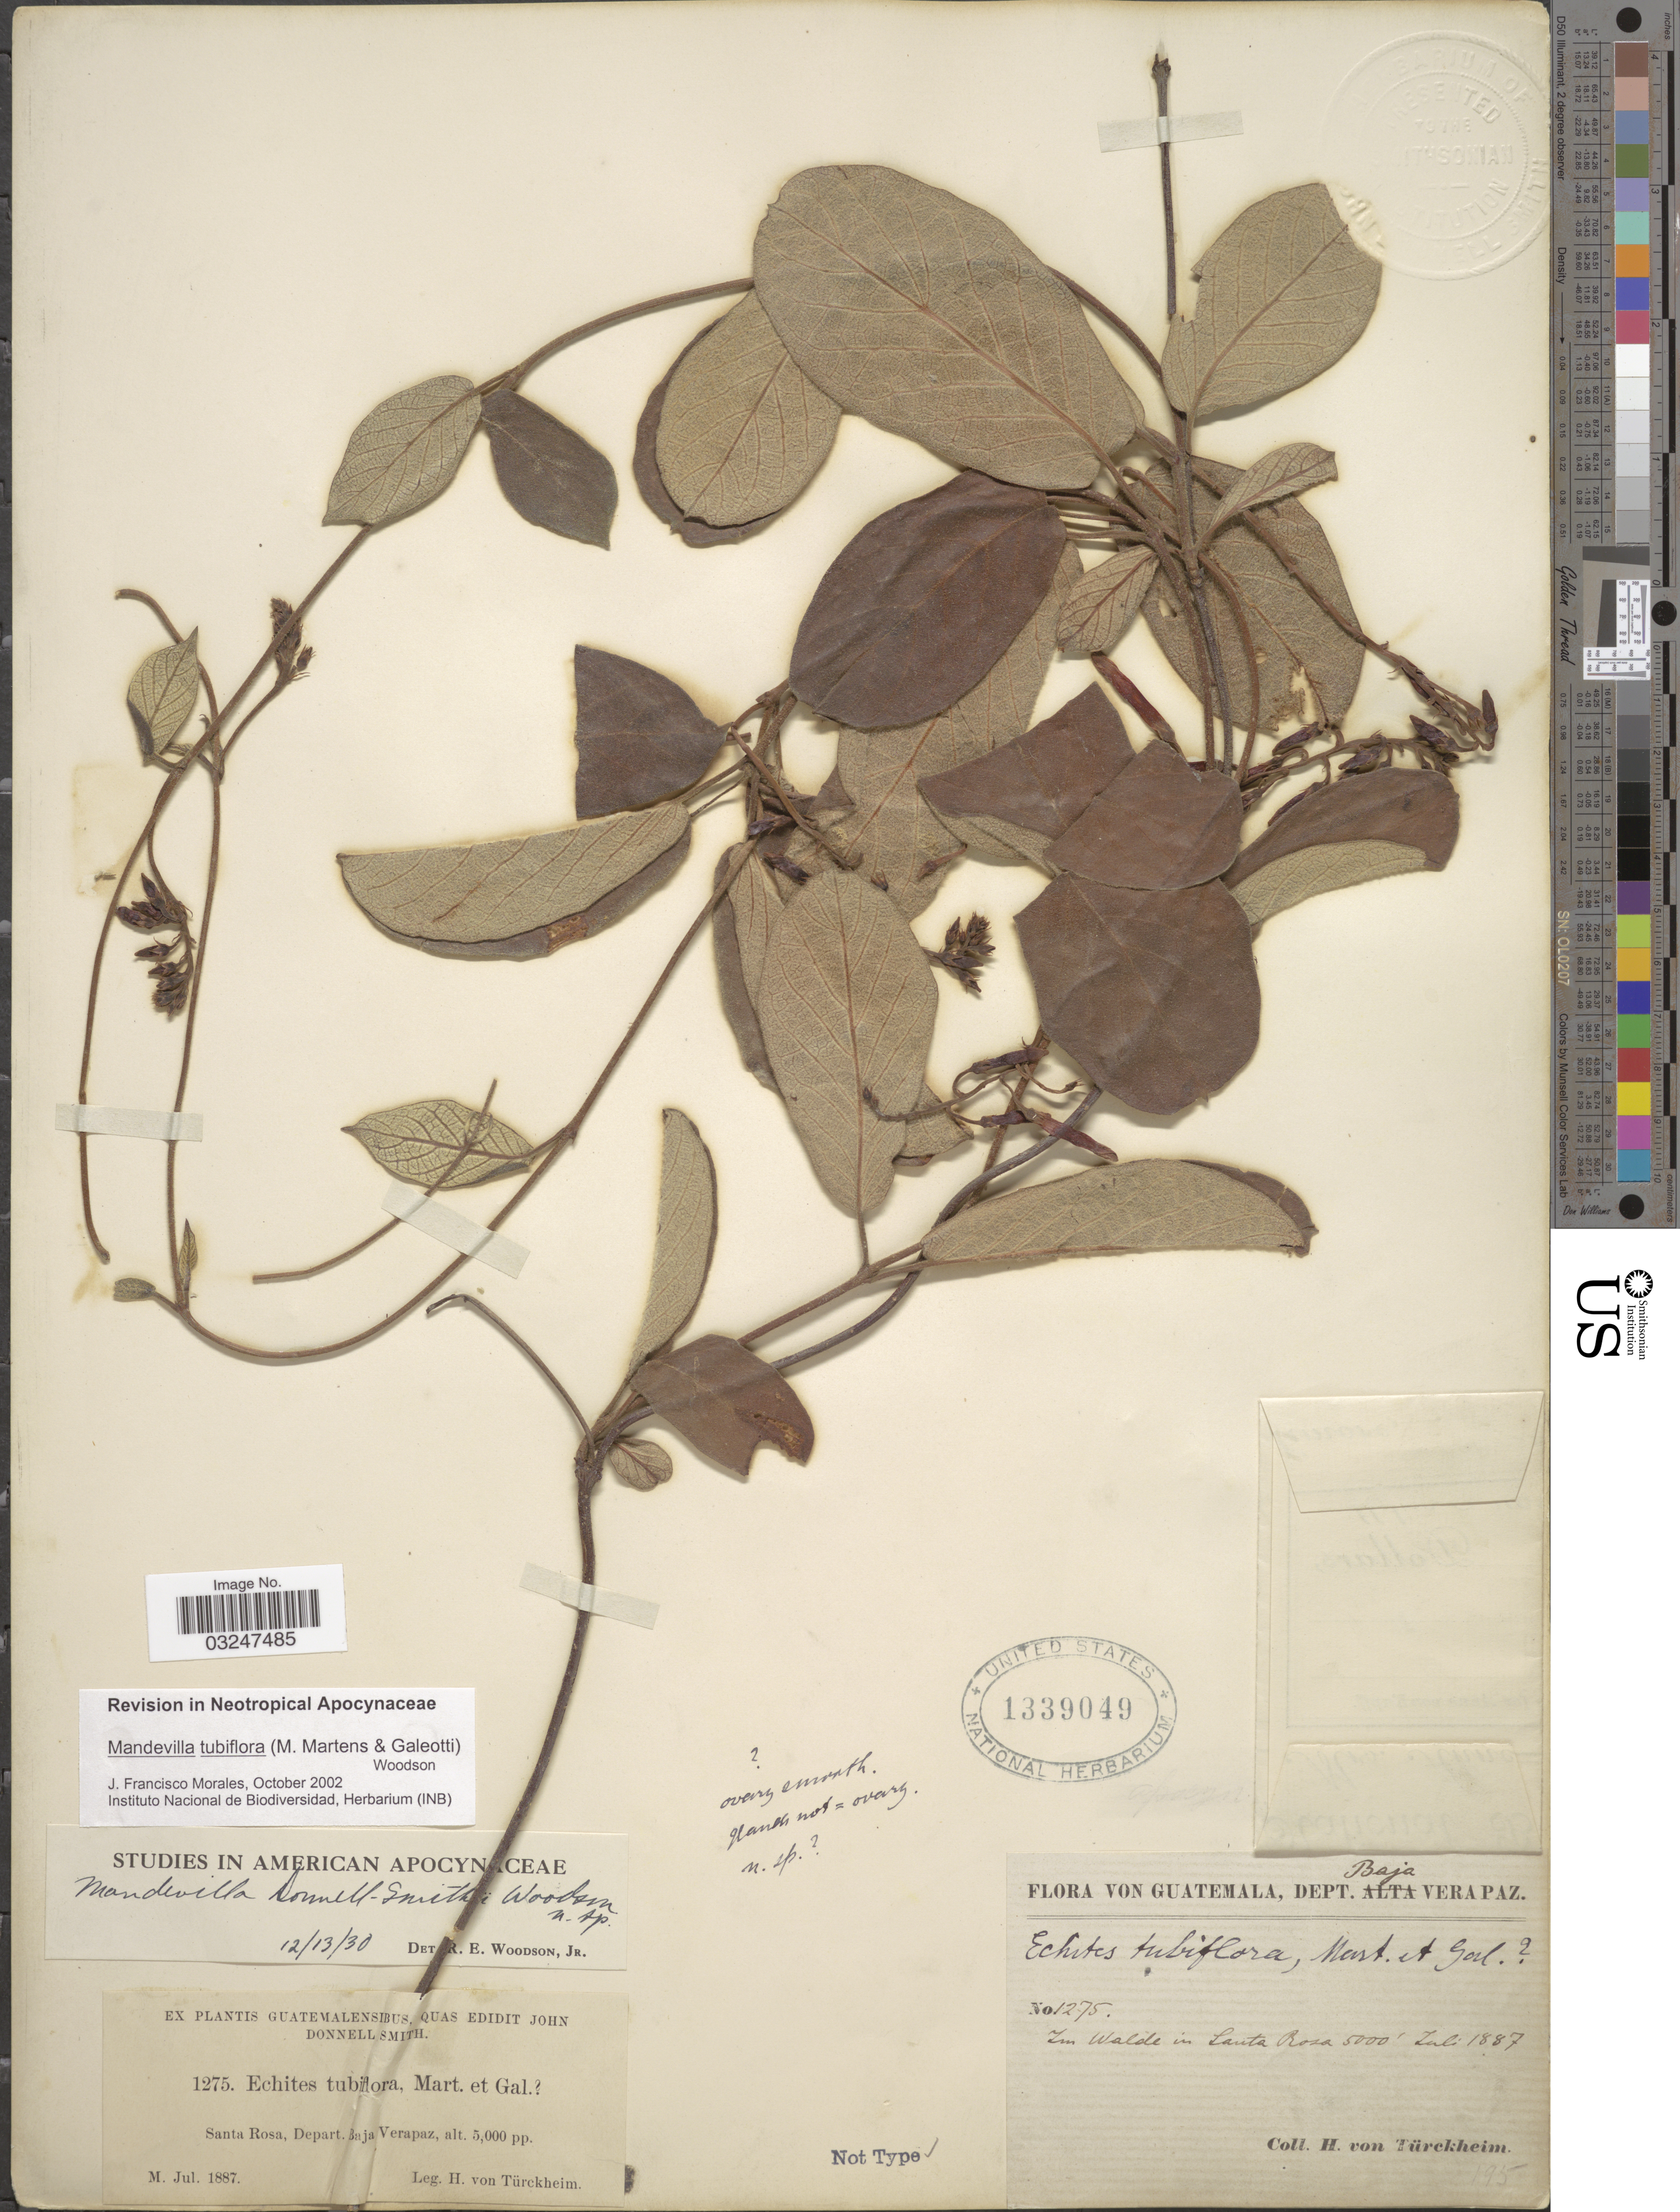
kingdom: Plantae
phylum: Tracheophyta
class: Magnoliopsida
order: Gentianales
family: Apocynaceae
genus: Mandevilla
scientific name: Mandevilla tubiflora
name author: (M. Martens & Galeotti) Woodson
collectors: H. von Türckheim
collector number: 1275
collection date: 1887-07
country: Guatemala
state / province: Baja Verapaz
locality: Santa Rosa, Depart. Baja Verapaz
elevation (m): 1524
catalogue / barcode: US 133049